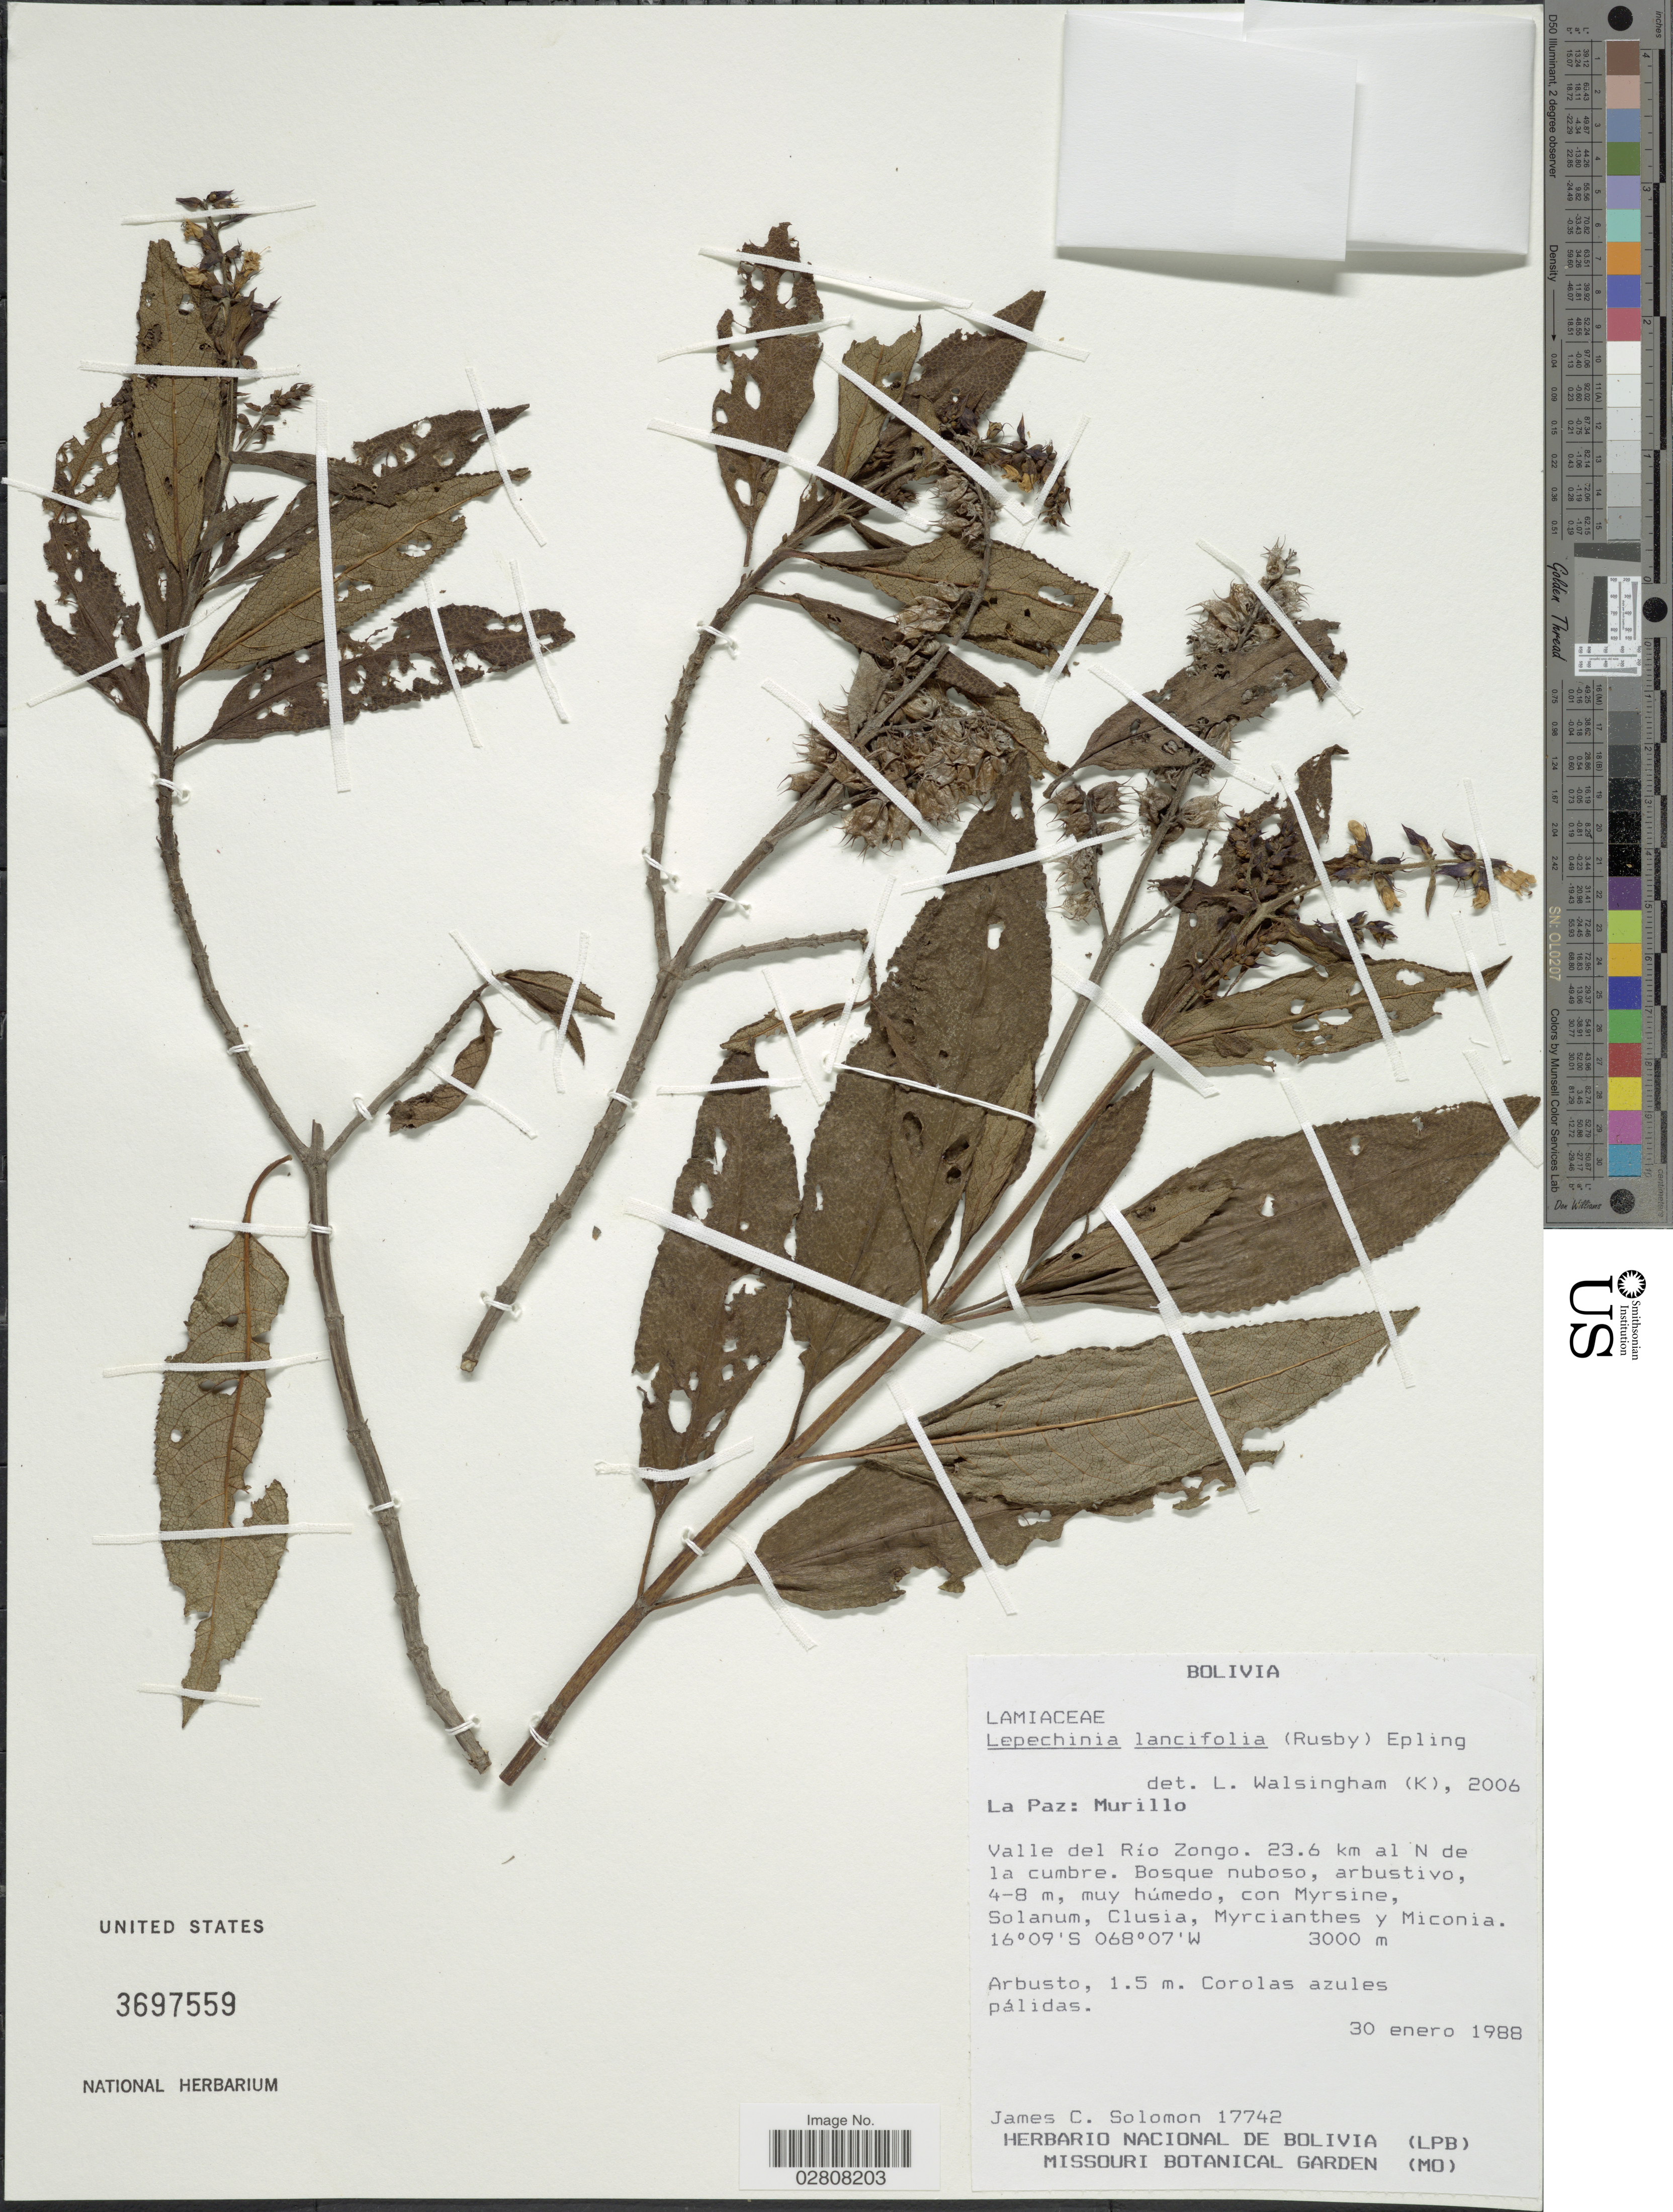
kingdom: Plantae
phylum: Tracheophyta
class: Magnoliopsida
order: Lamiales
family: Lamiaceae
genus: Lepechinia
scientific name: Lepechinia lancifolia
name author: (Rusby) Epling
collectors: J. C. Solomon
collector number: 17742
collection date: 1988-01-30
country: Bolivia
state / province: La Paz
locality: La Paz: Murillo. Valle del Río Zongo. 23.6 km al N de la cumbre.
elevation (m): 3000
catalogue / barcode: US 3697559